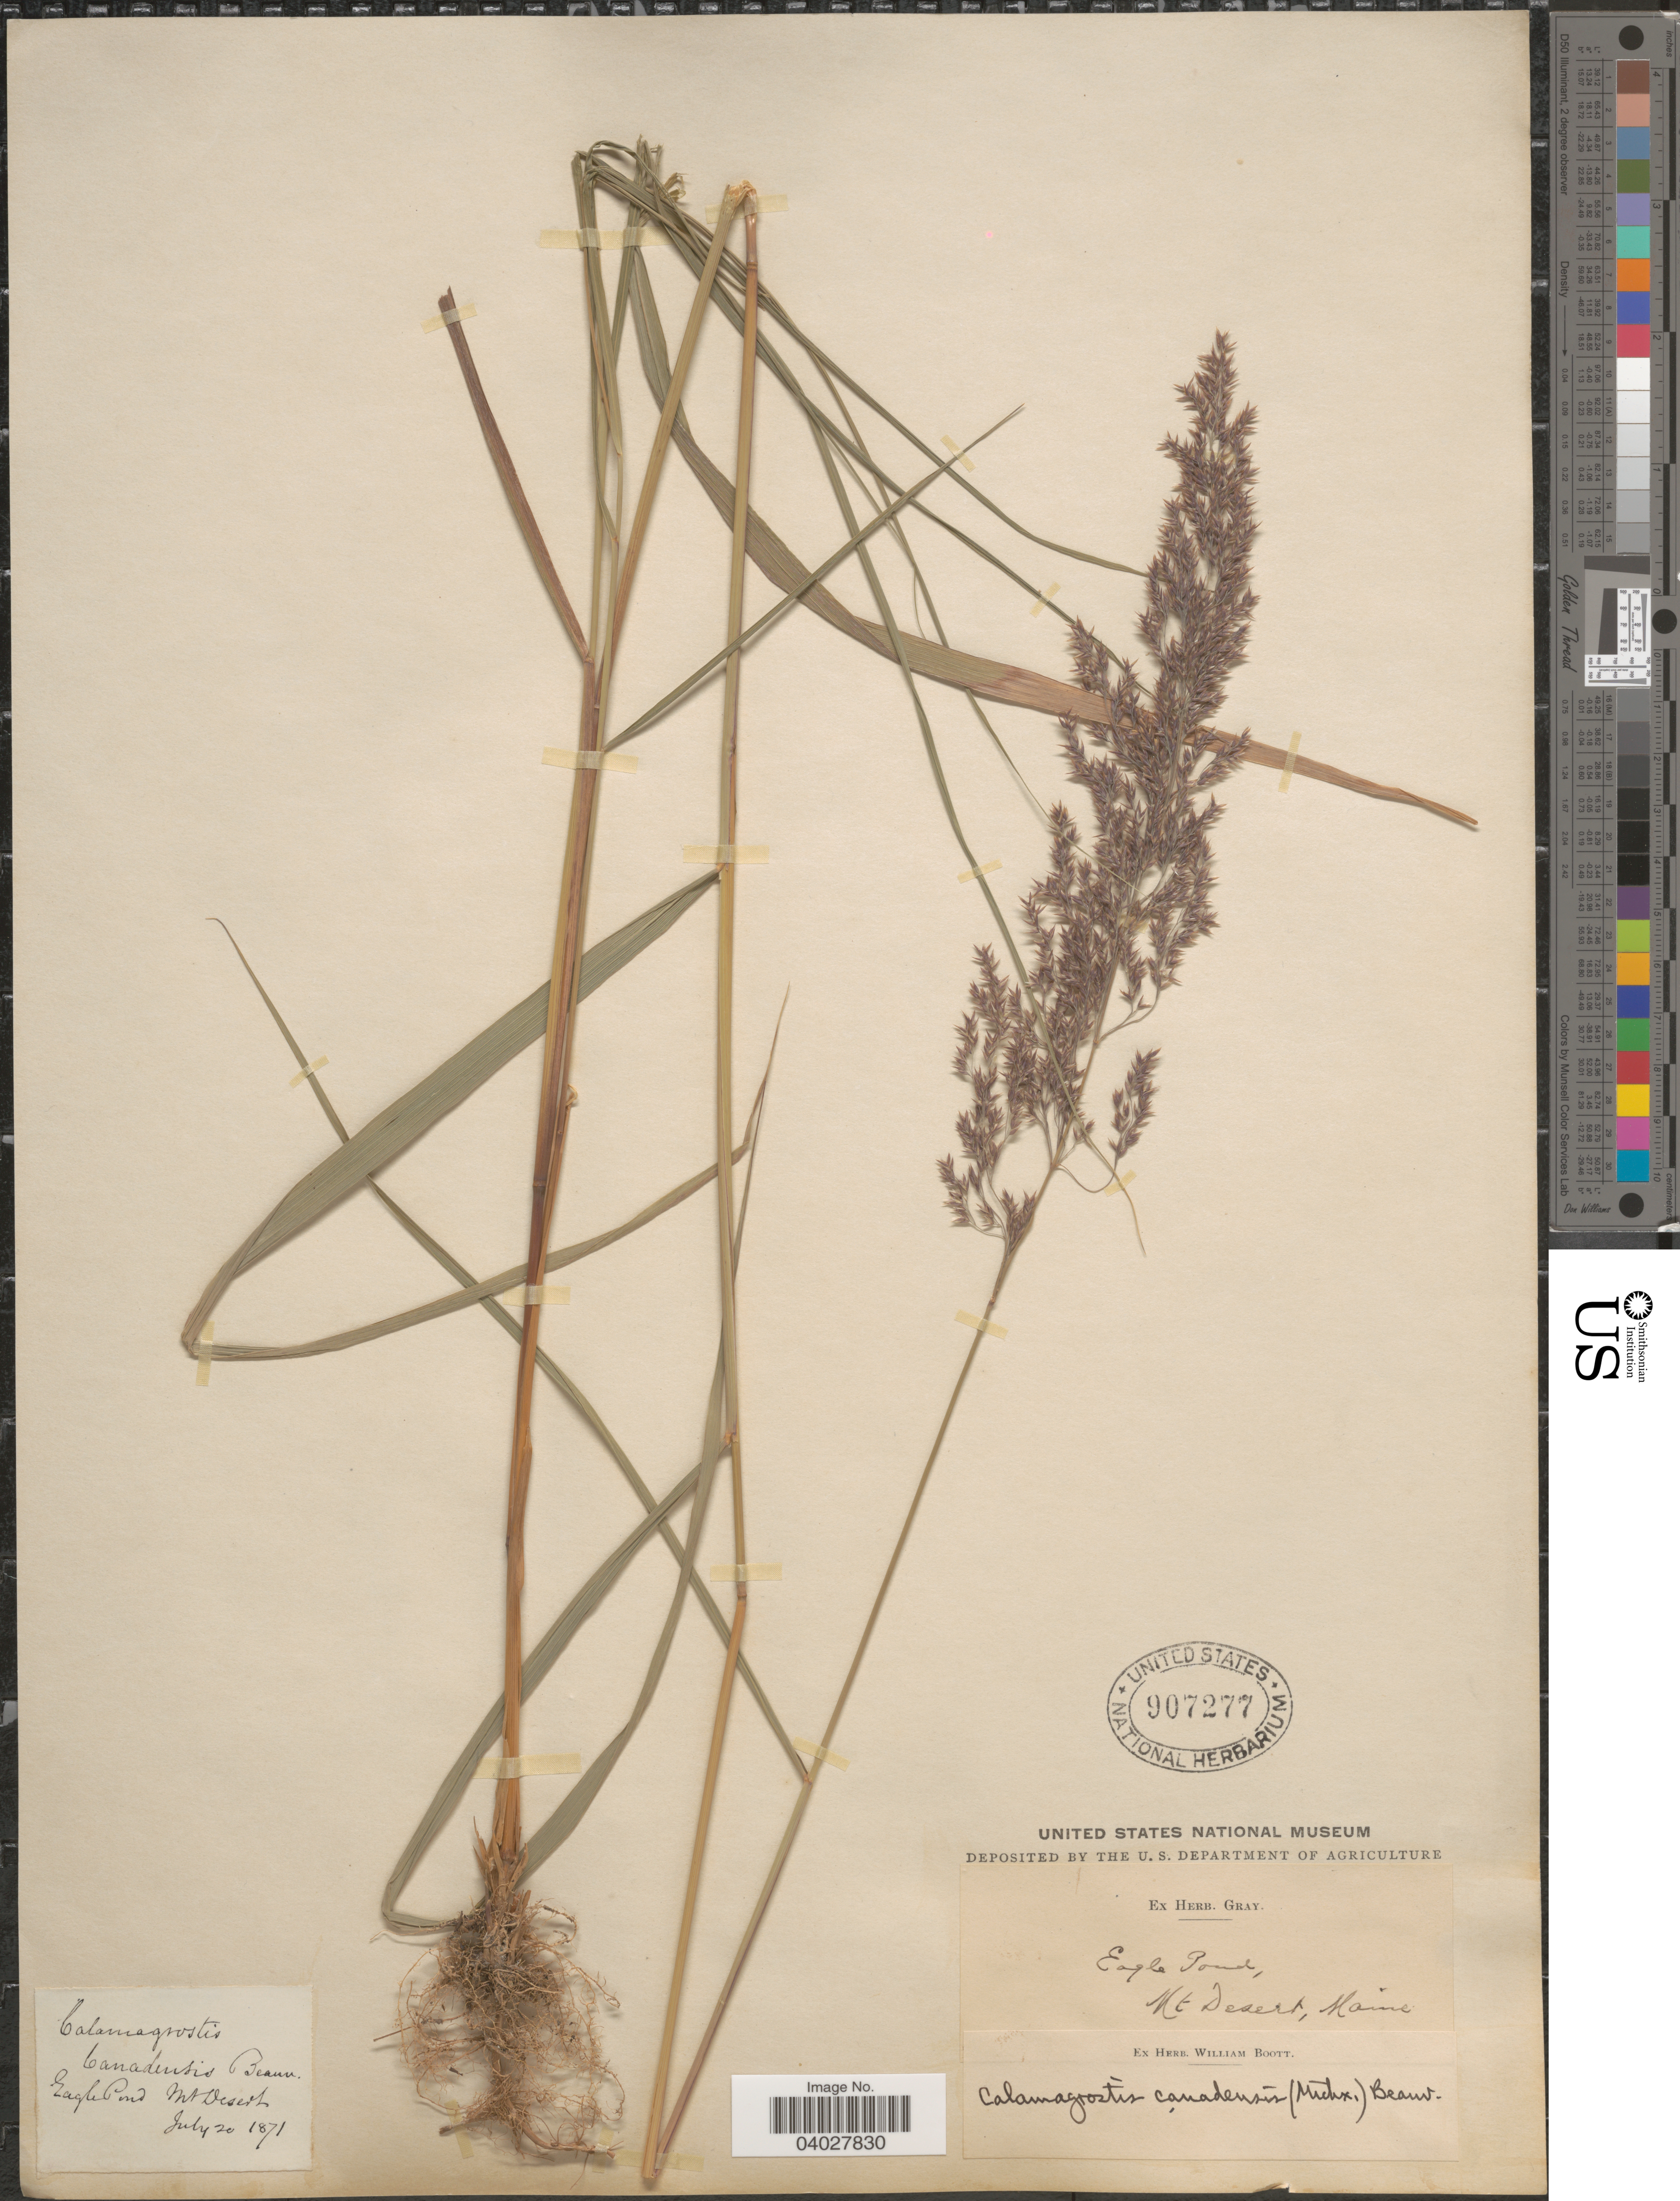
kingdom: Plantae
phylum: Tracheophyta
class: Liliopsida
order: Poales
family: Poaceae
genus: Calamagrostis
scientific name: Calamagrostis canadensis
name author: (Michx.) P. Beauv.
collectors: ex herb. Gray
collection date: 1871-07-20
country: United States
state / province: Maine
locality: Eagle Pond, Mt. Desert.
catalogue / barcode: US 907277